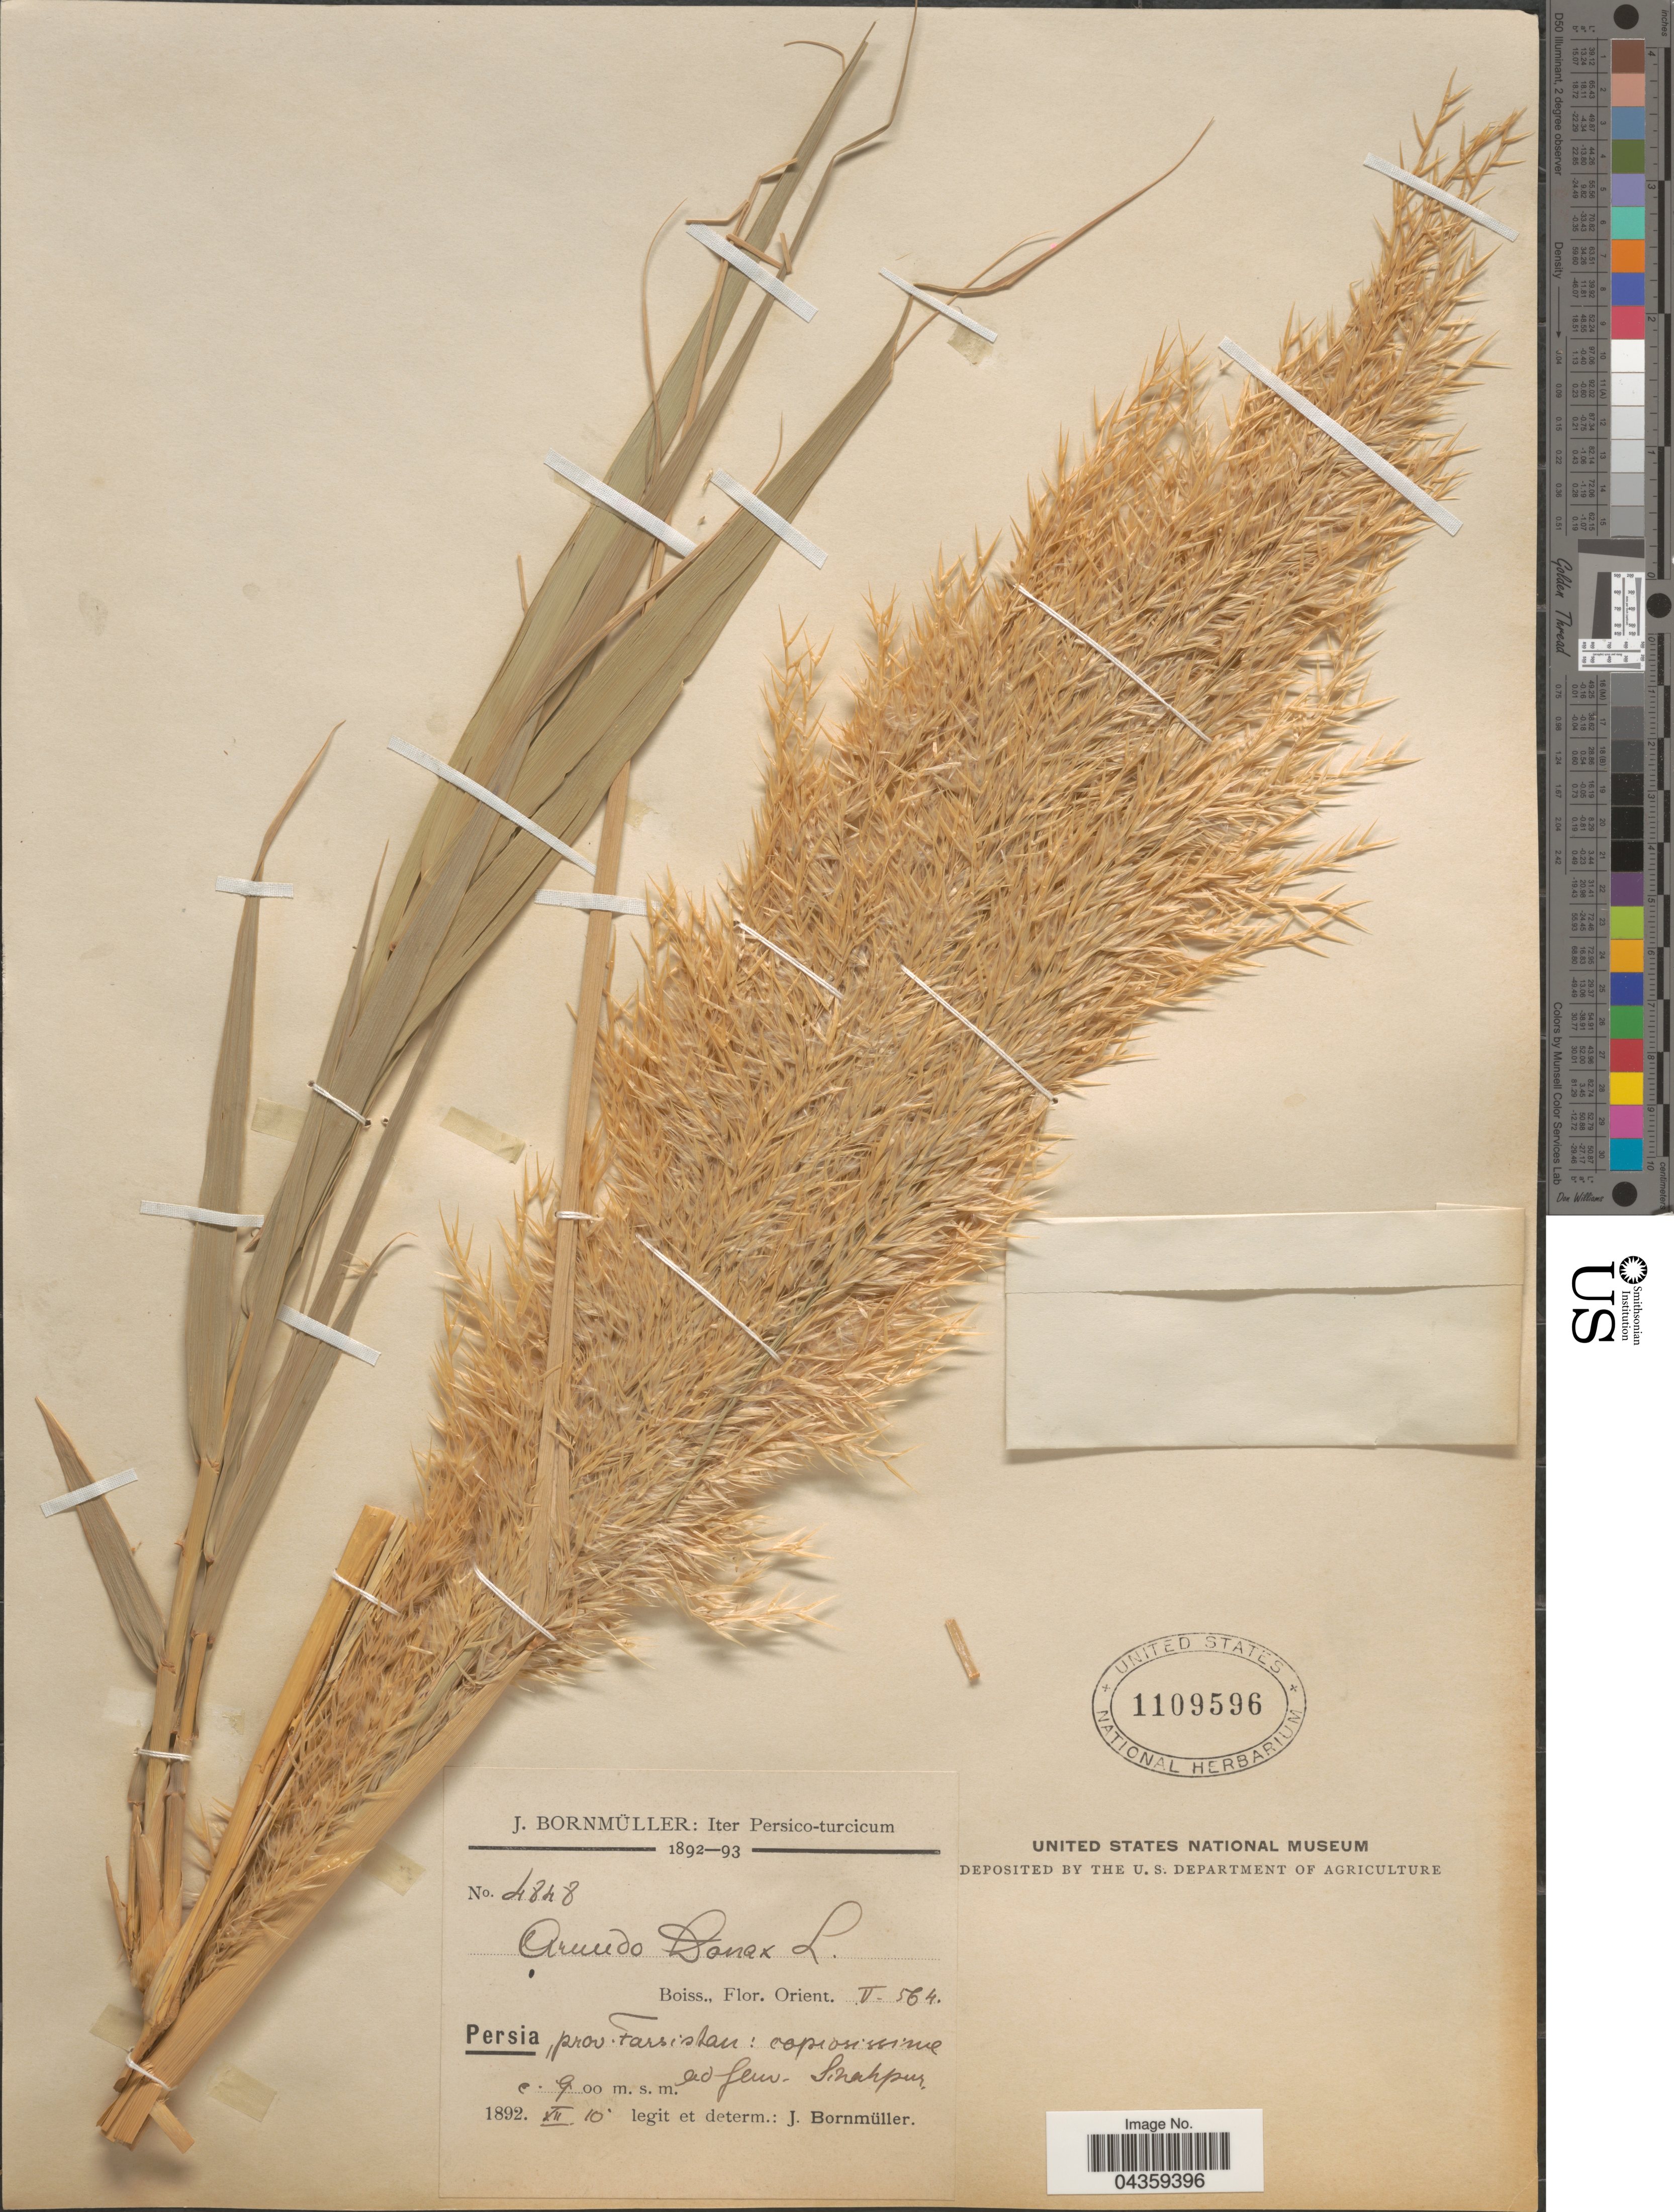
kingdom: Plantae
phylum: Tracheophyta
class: Liliopsida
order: Poales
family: Poaceae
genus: Arundo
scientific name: Arundo donax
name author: L.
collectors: J. Bornmüller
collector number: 4848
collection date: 1892-12-10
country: Iran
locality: Iter Persico-turcicum 1892-93. Persia, prov. Farristan : copiosissime. Ad fenn-Sihahpur.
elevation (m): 900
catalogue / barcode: US 1109596